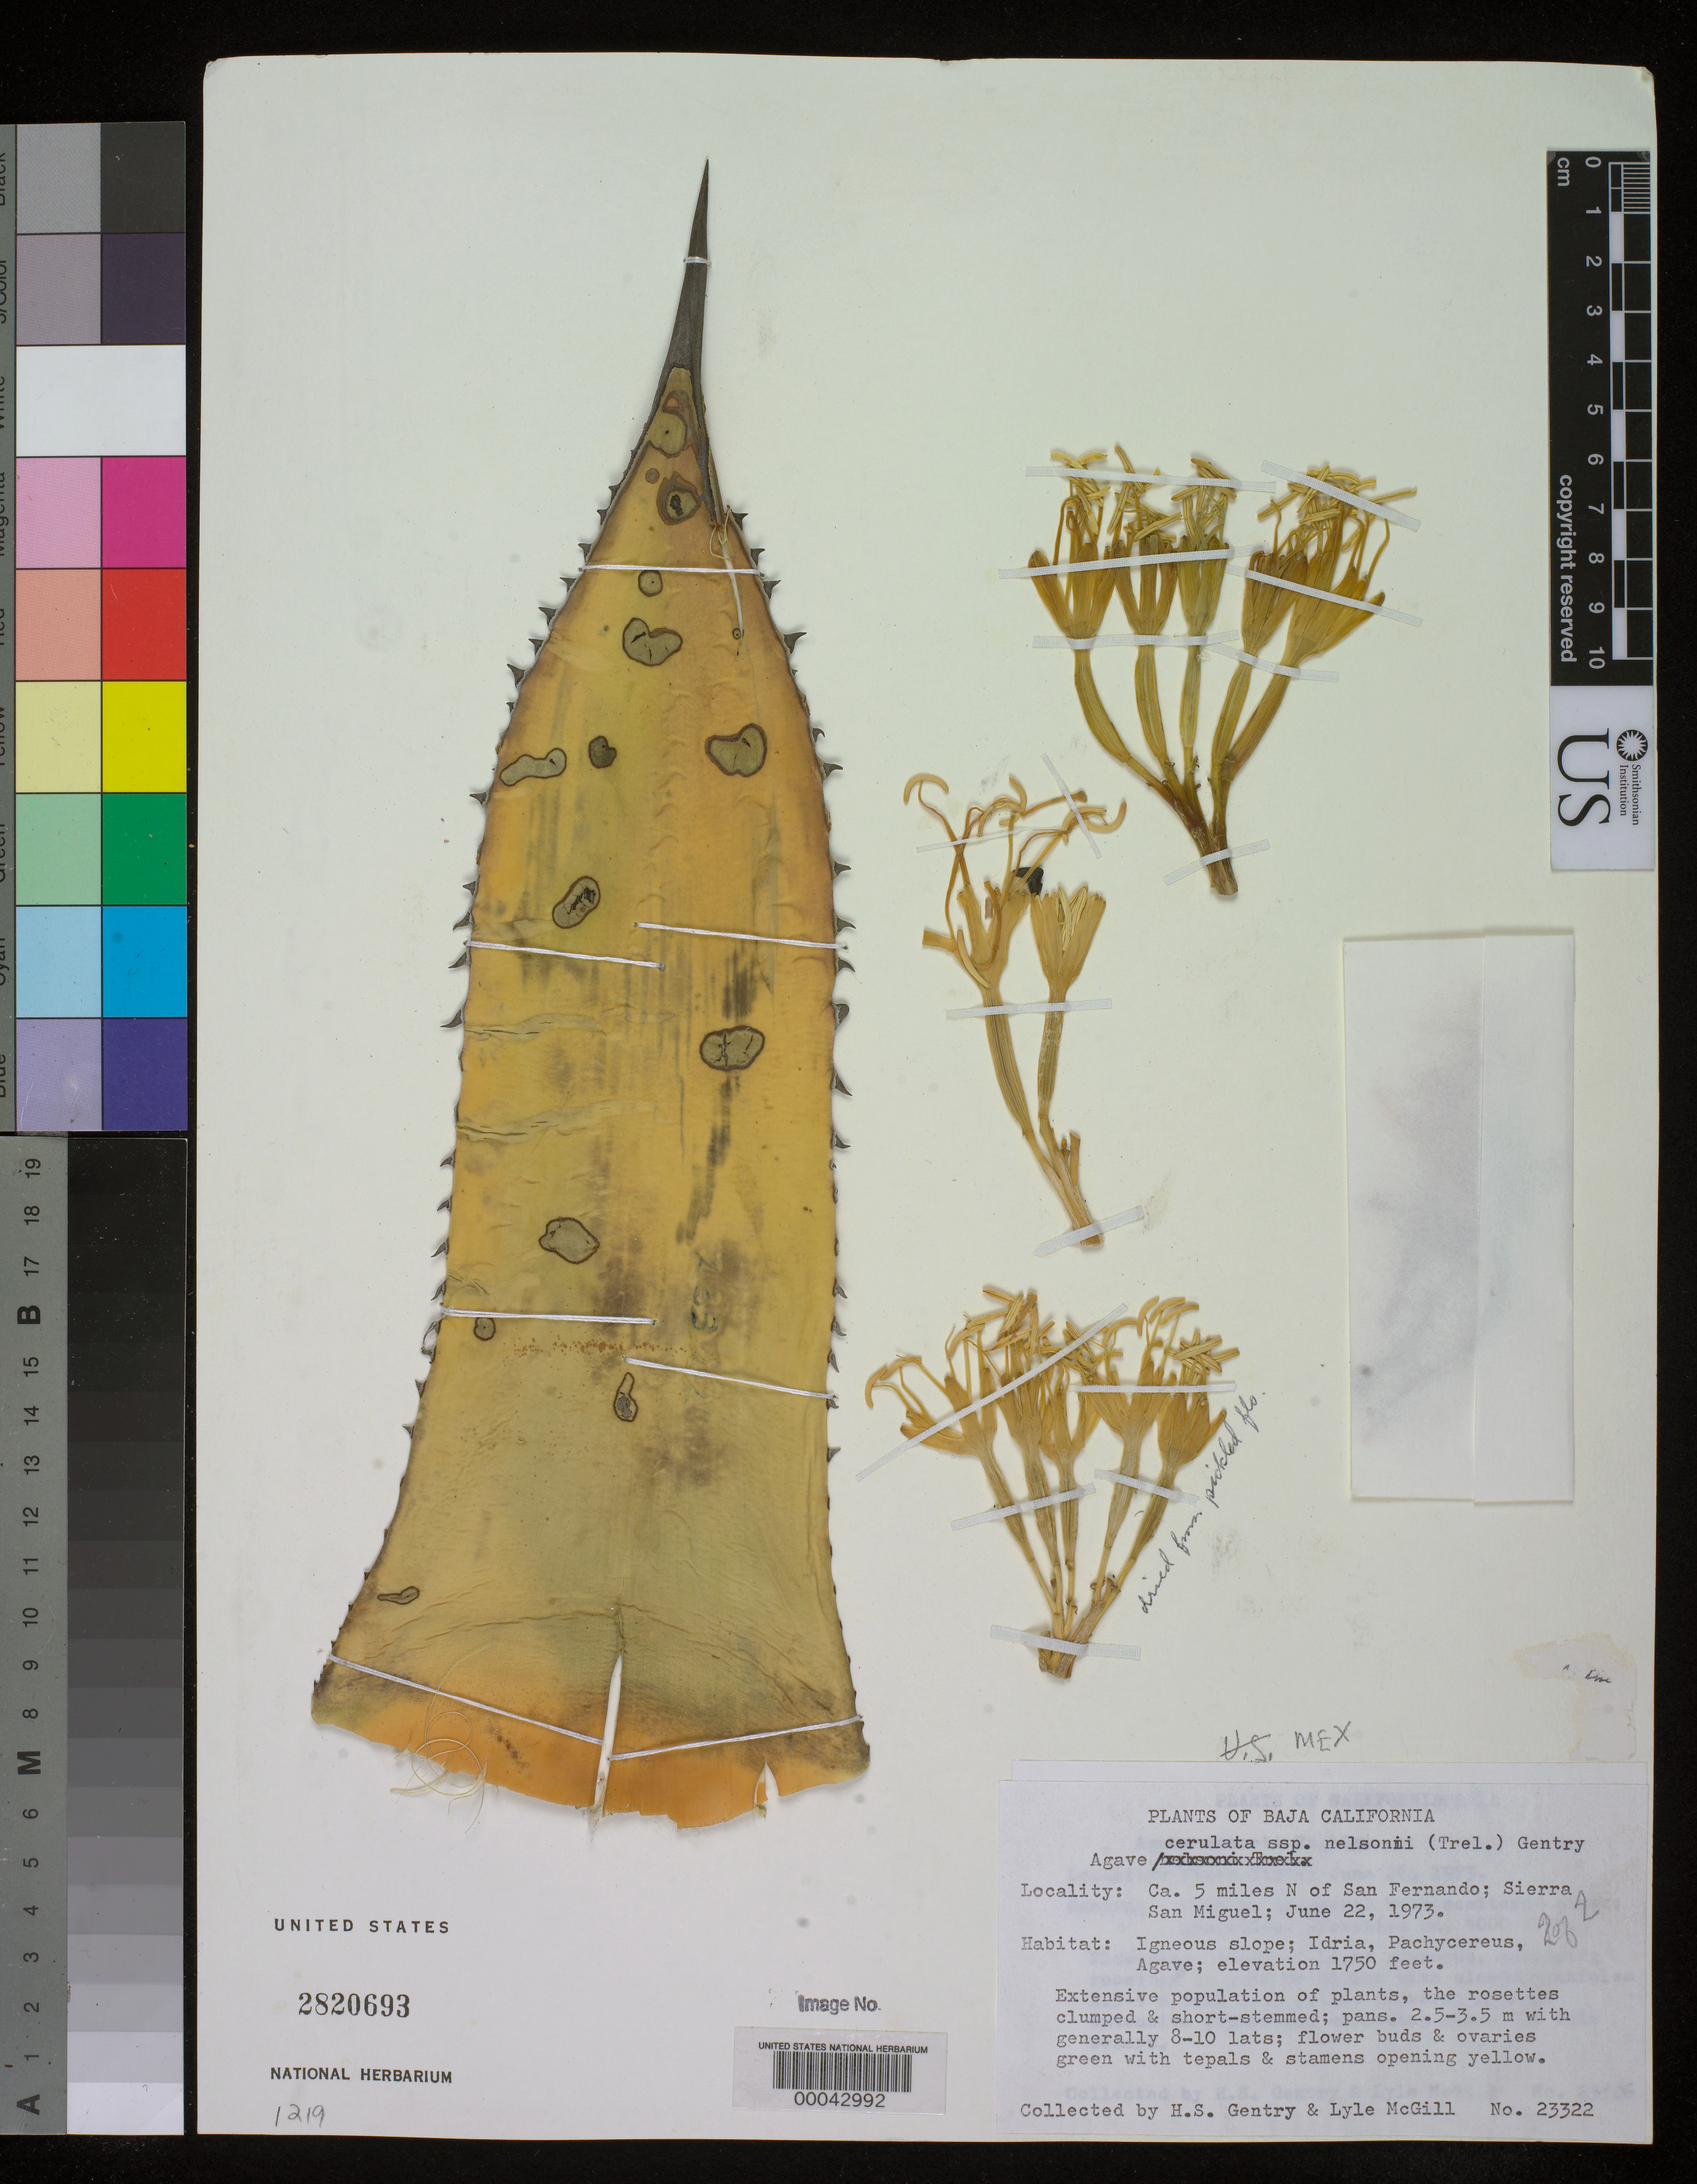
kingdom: Plantae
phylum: Tracheophyta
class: Liliopsida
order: Asparagales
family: Asparagaceae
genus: Agave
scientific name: Agave asperrima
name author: Jacobi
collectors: H. S. Gentry & L. Mcgill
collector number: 23322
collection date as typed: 22 Jun 1973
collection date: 1973-06-22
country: Mexico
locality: Ca 5 mi N of San Fernando; Sierra San Miguel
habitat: Igneous slope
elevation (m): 533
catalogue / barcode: US 2820693